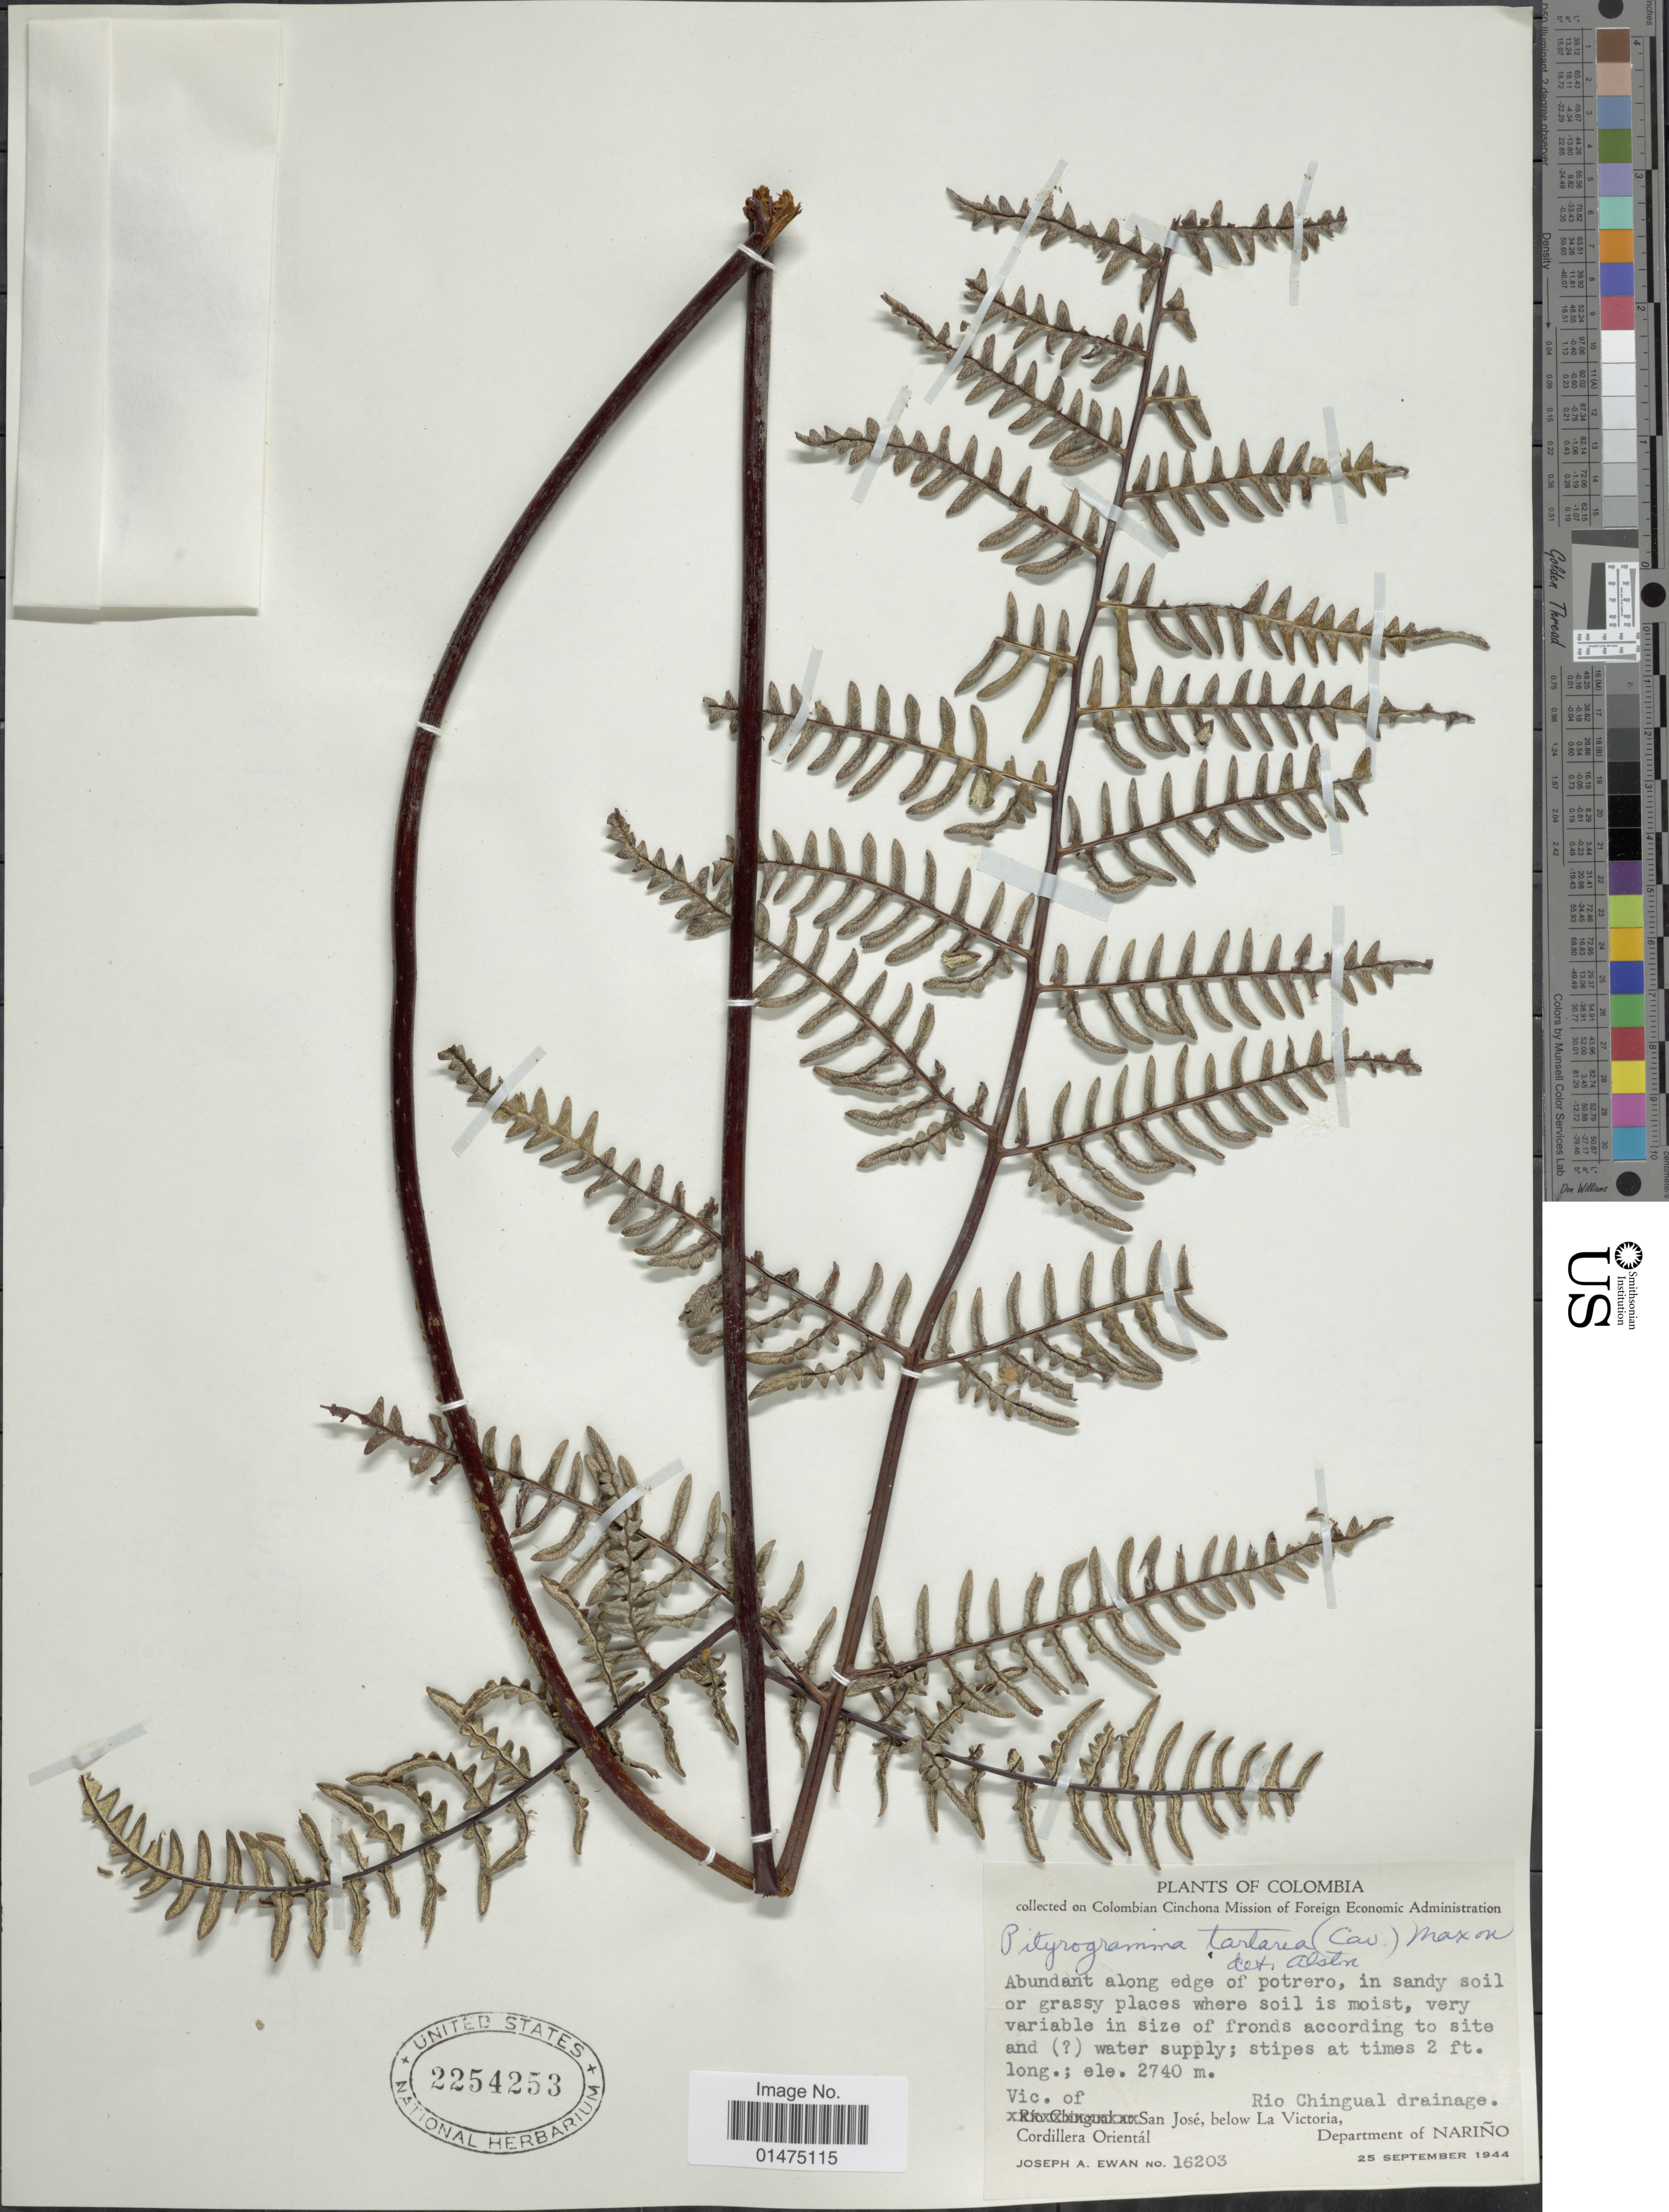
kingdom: Plantae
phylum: Tracheophyta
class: Polypodiopsida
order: Polypodiales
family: Pteridaceae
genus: Pityrogramma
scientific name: Pityrogramma tartarea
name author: (Cav.) Maxon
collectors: J. A. Ewan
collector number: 16203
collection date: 1944-09-25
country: Colombia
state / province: Nariño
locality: Vic. of San José, below La Victoria, Rio Chingual drainage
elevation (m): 2740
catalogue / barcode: US 2254253